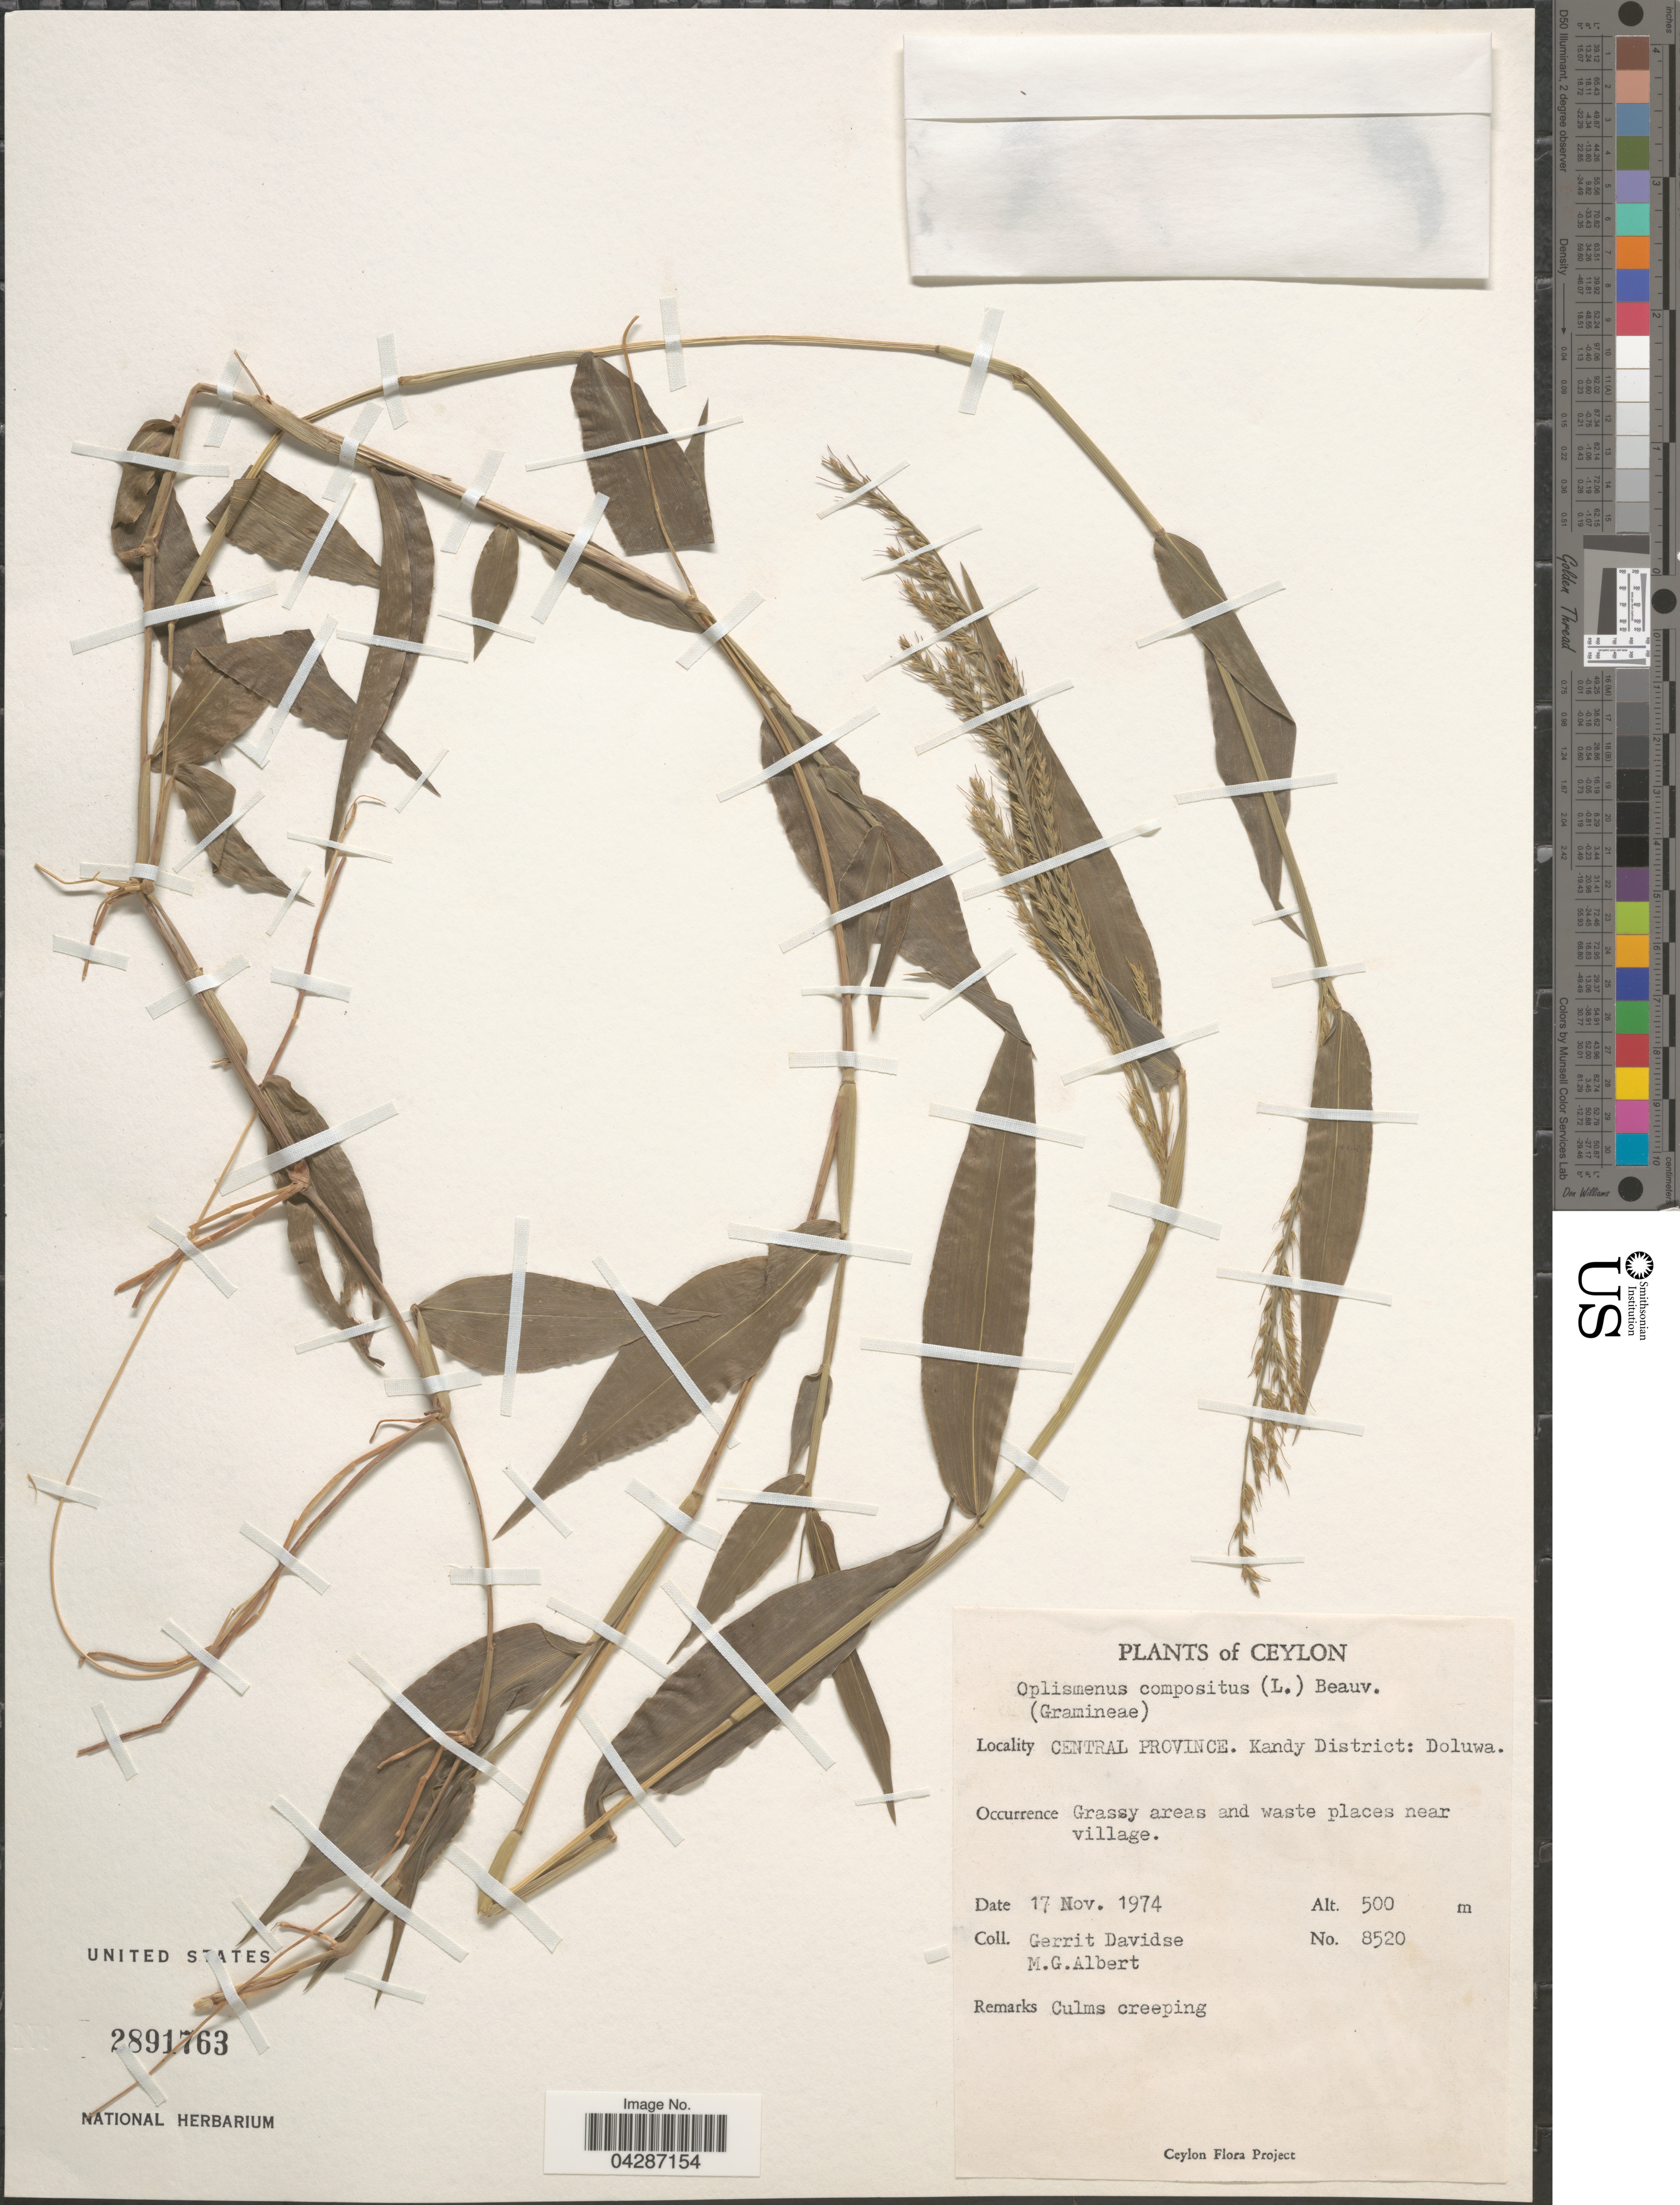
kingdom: Plantae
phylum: Tracheophyta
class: Liliopsida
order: Poales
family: Poaceae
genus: Oplismenus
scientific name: Oplismenus compositus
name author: (L.) P. Beauv.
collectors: G. Davidse & M. G. Albert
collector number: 8520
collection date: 1974-11-17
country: Sri Lanka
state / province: Central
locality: Ceylon. Kandy District: Doluwa. Grassy areas and waste places near village.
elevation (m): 500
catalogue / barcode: US 2891763